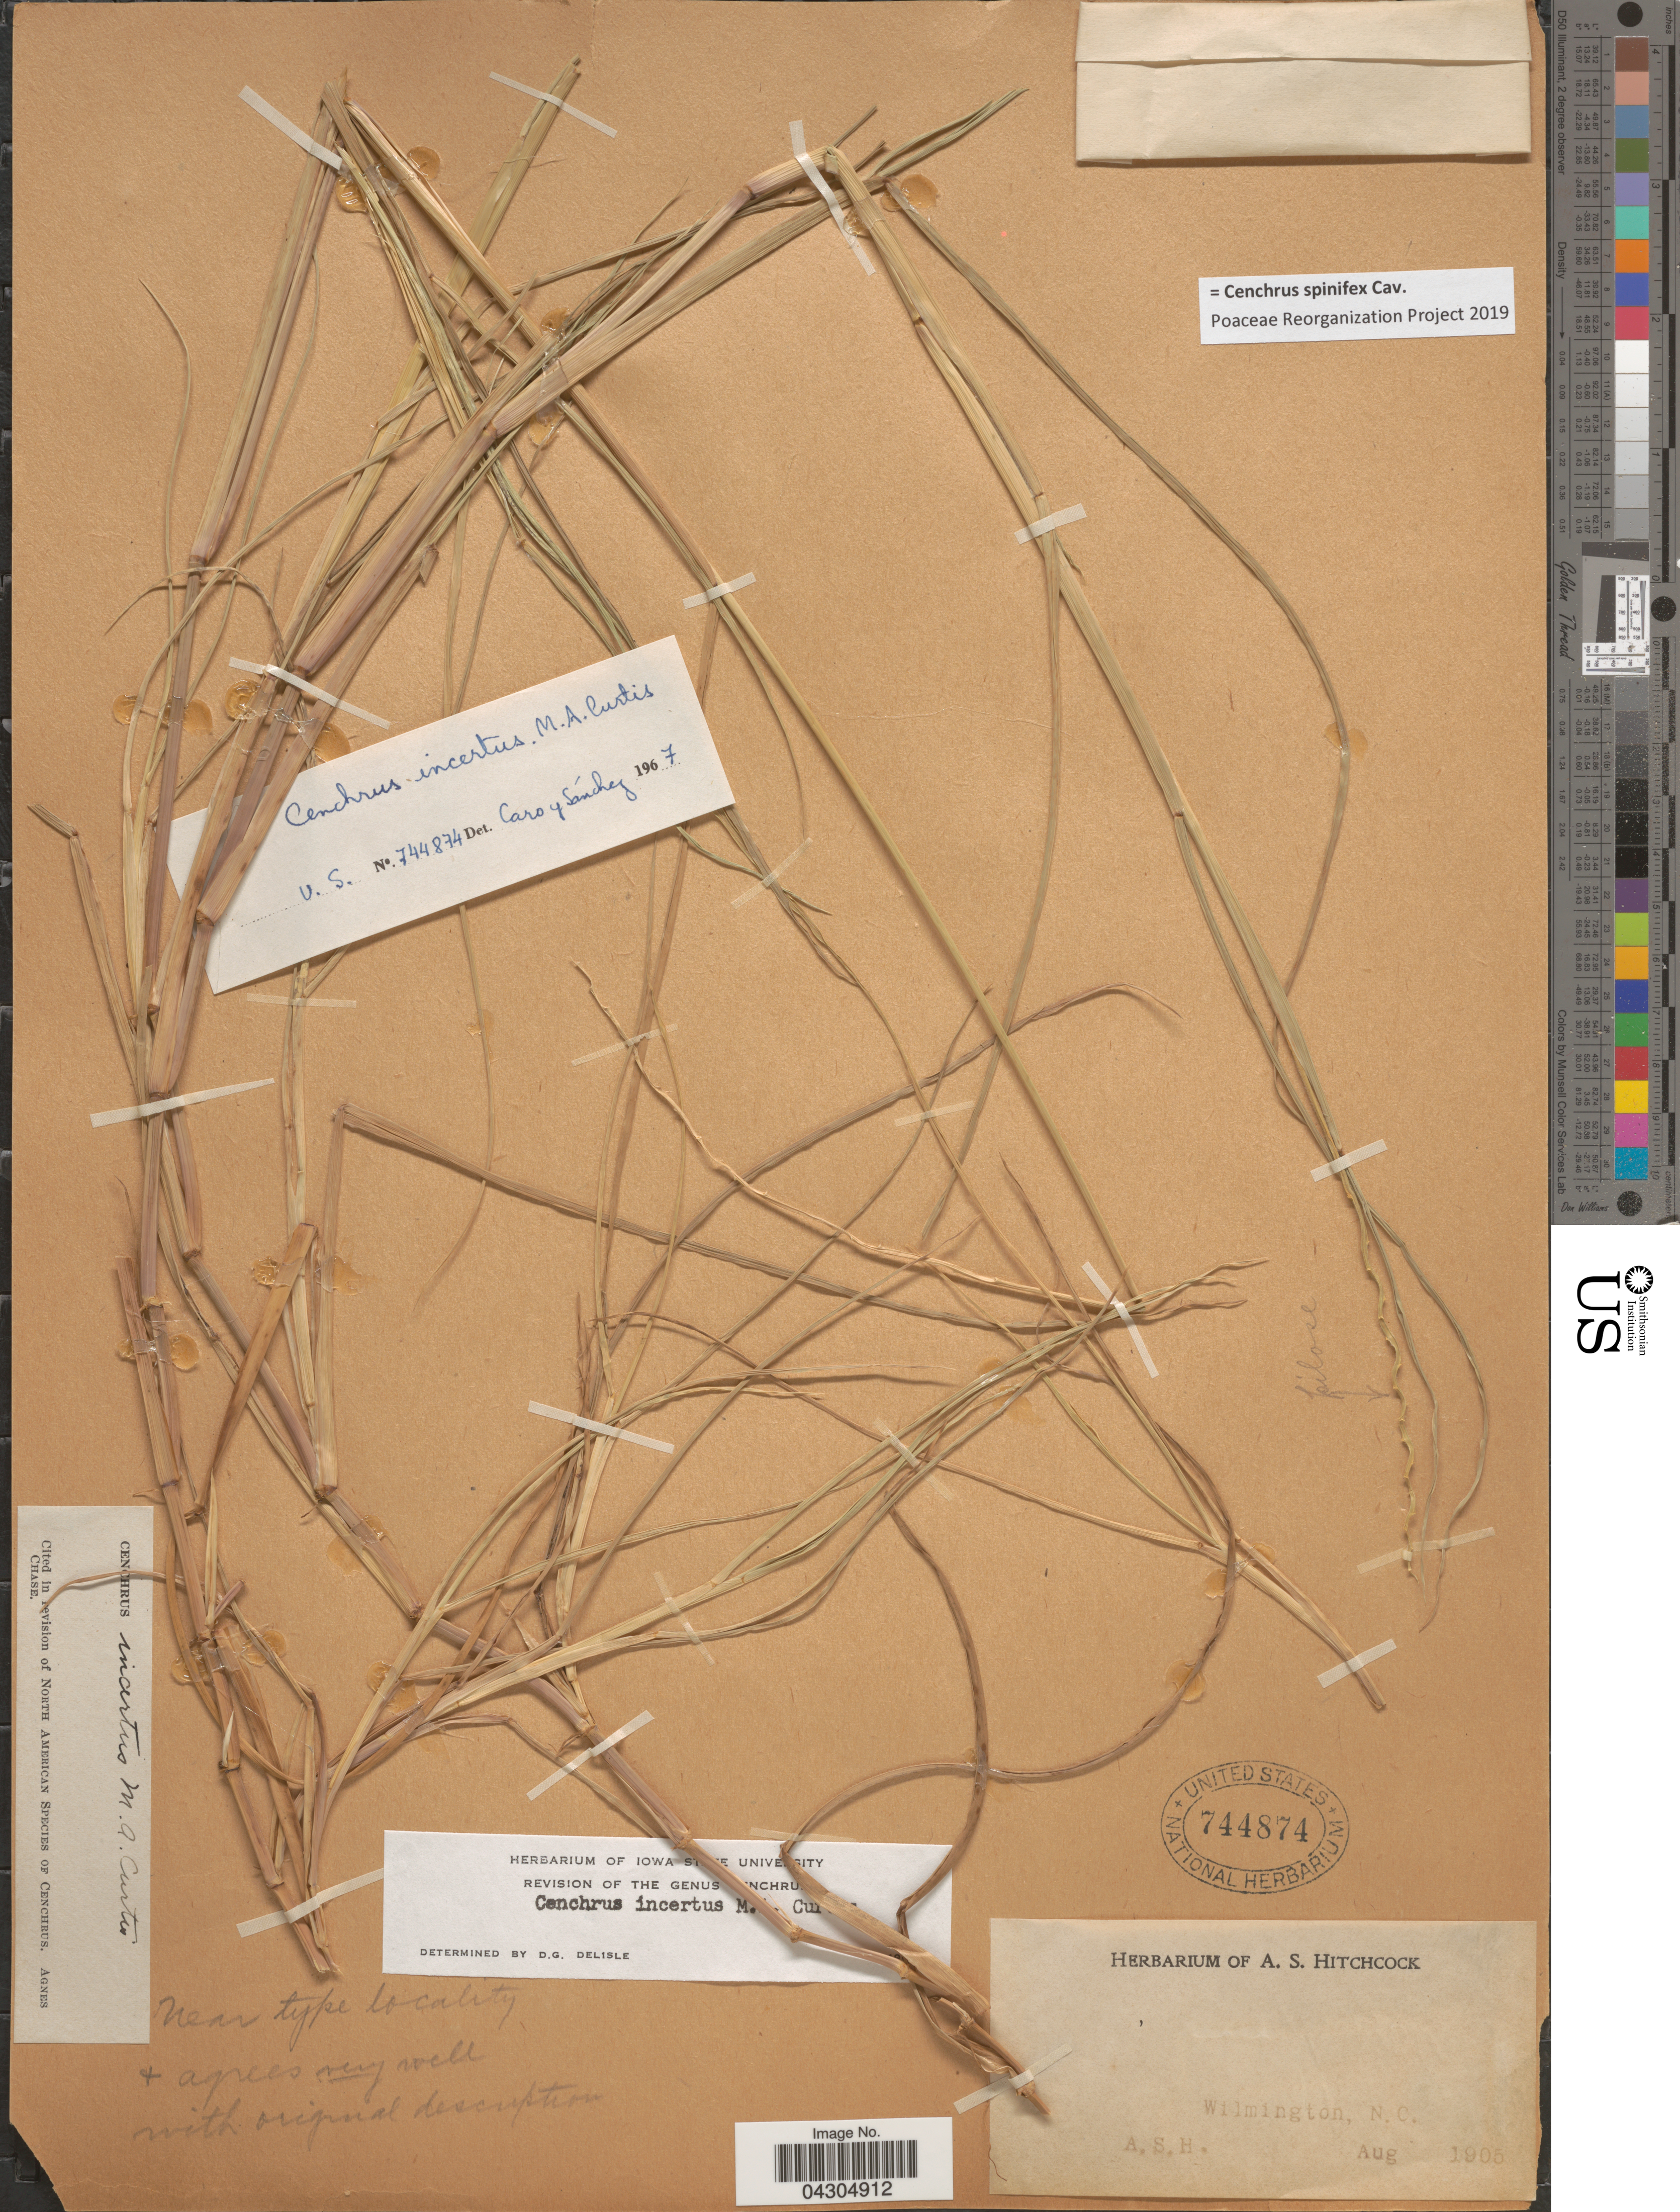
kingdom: Plantae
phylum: Tracheophyta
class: Liliopsida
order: Poales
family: Poaceae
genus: Cenchrus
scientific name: Cenchrus spinifex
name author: Cav.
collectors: A. S. Hitchcock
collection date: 1905-08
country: United States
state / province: North Carolina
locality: Wilmington.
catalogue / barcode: US 744874